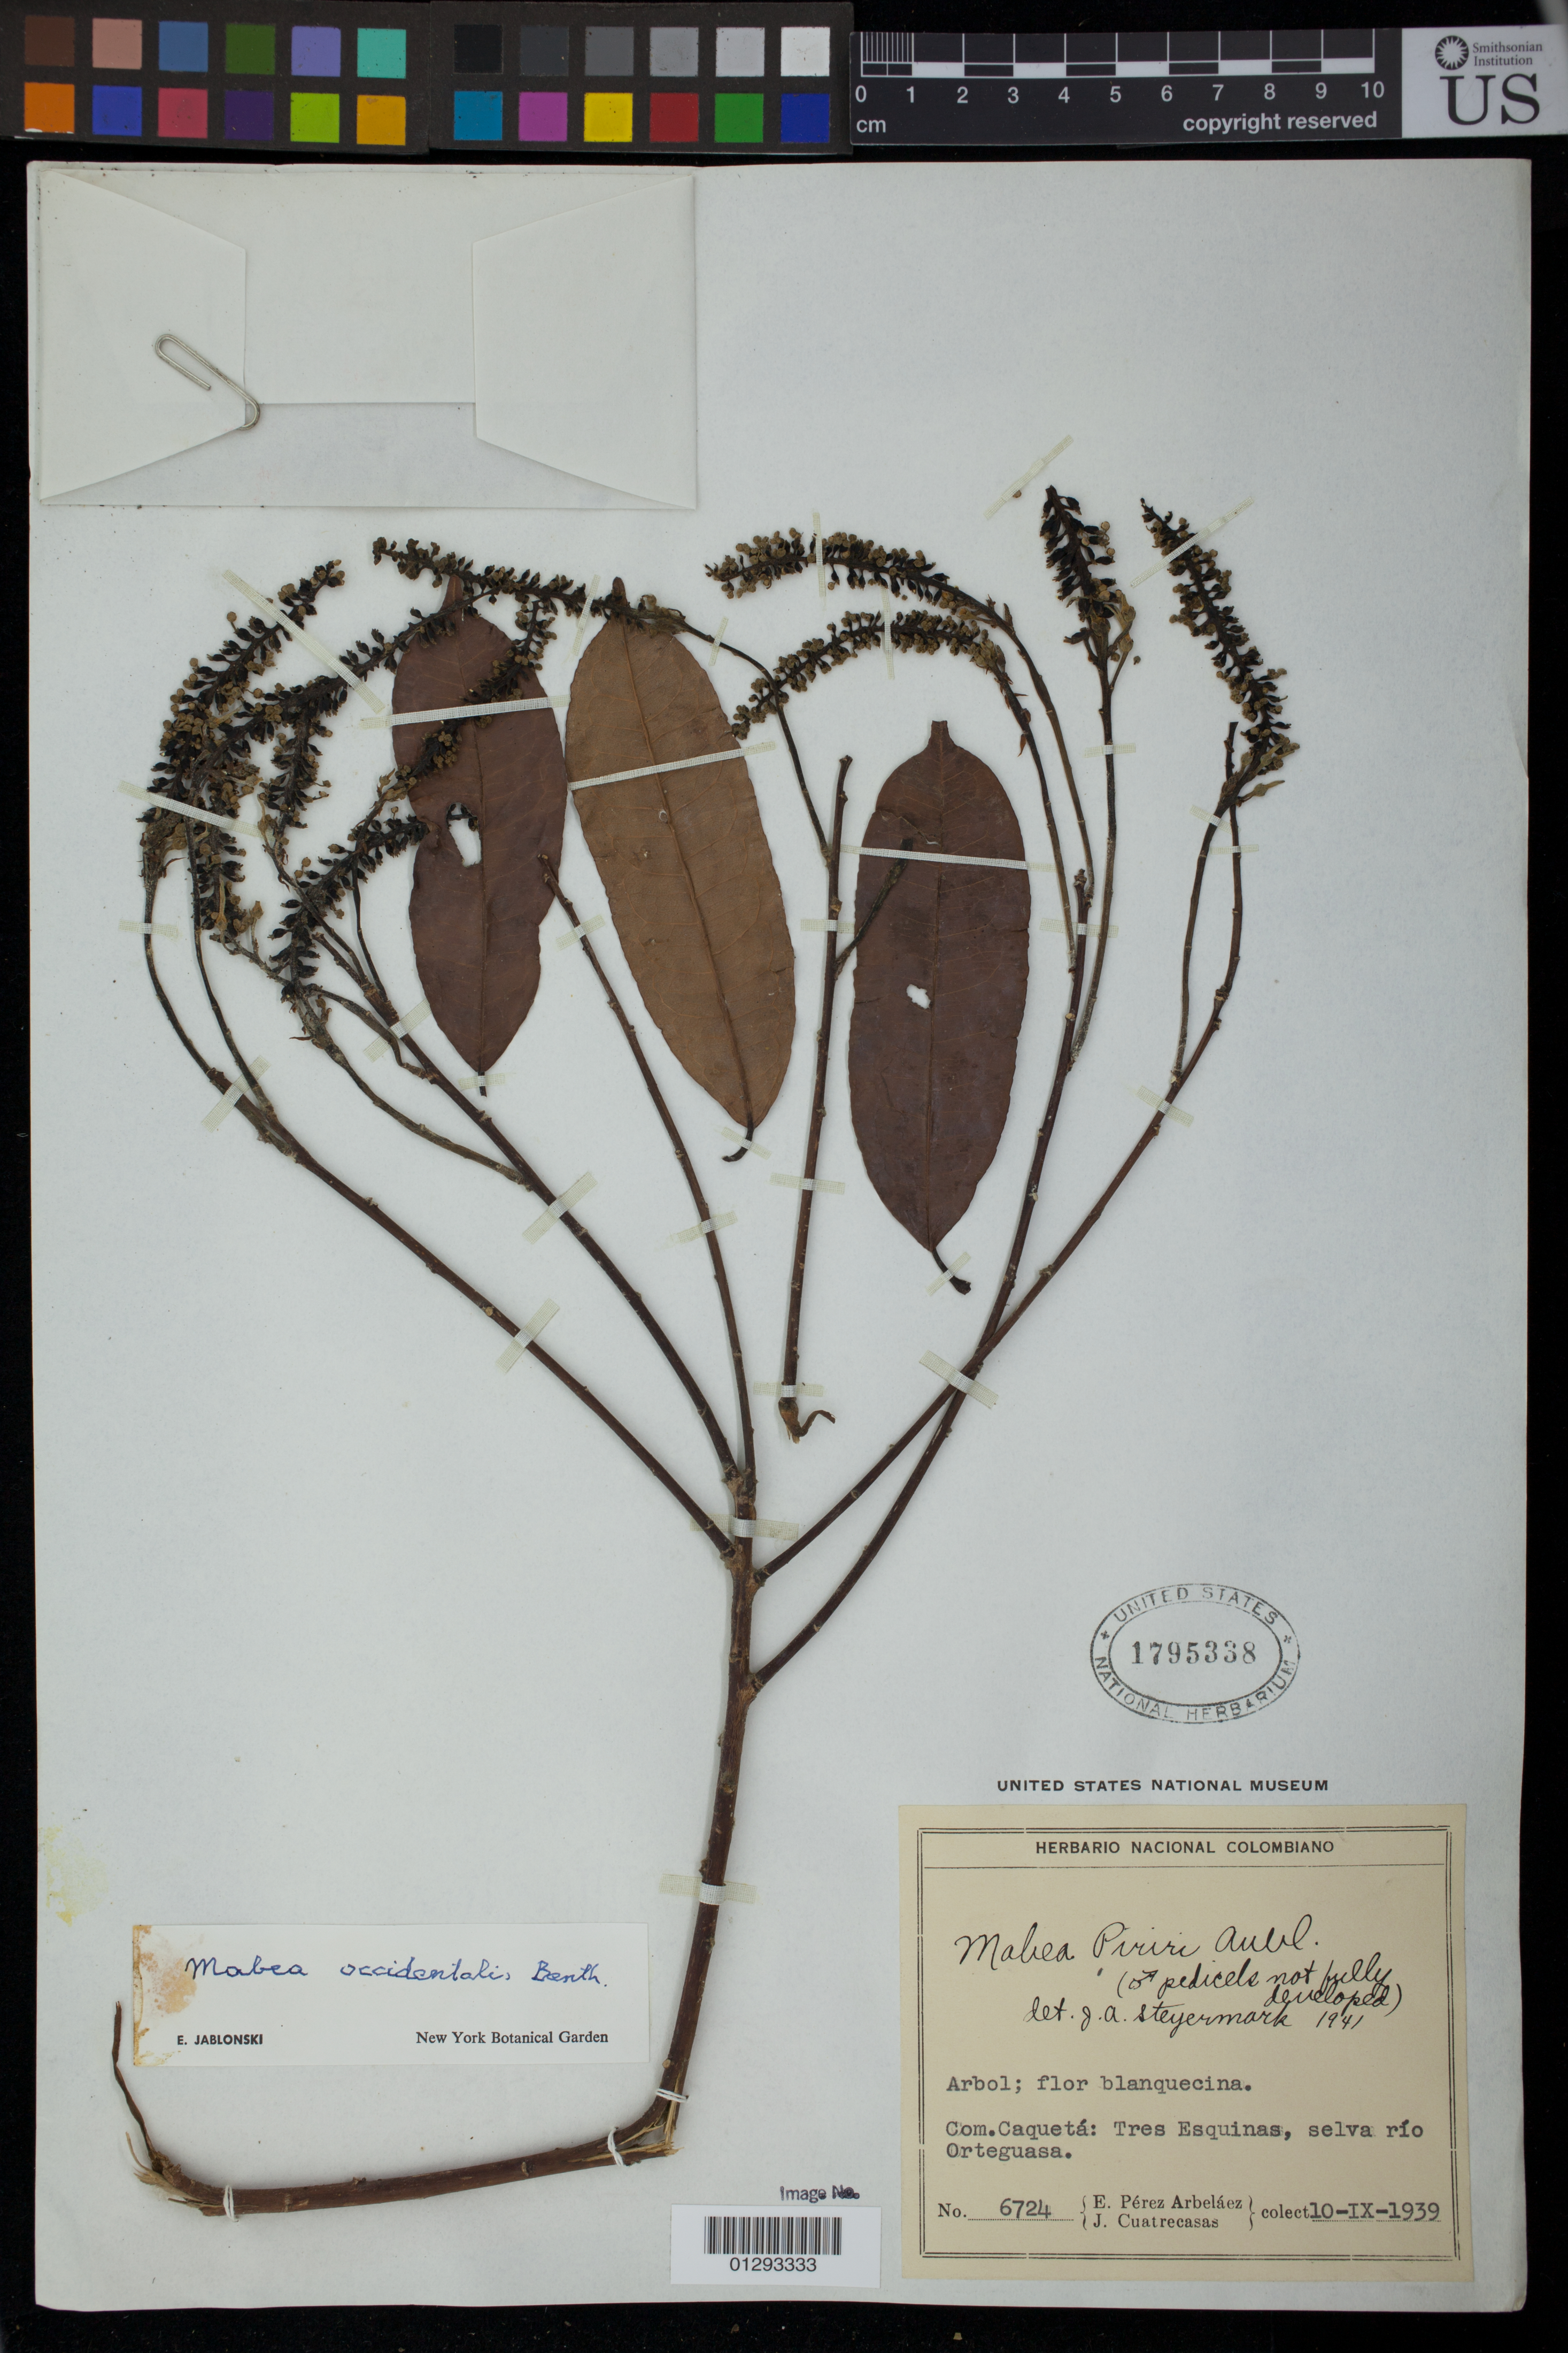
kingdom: Plantae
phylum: Tracheophyta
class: Magnoliopsida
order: Malpighiales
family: Euphorbiaceae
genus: Mabea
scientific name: Mabea occidentalis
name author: Benth.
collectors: E. Pérez Arbeláez & J. Cuatrecasas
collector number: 6724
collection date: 1939-09-10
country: Colombia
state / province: Caqueta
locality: Tres Esquinas, selva rio Orteguasa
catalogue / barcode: US 1795338